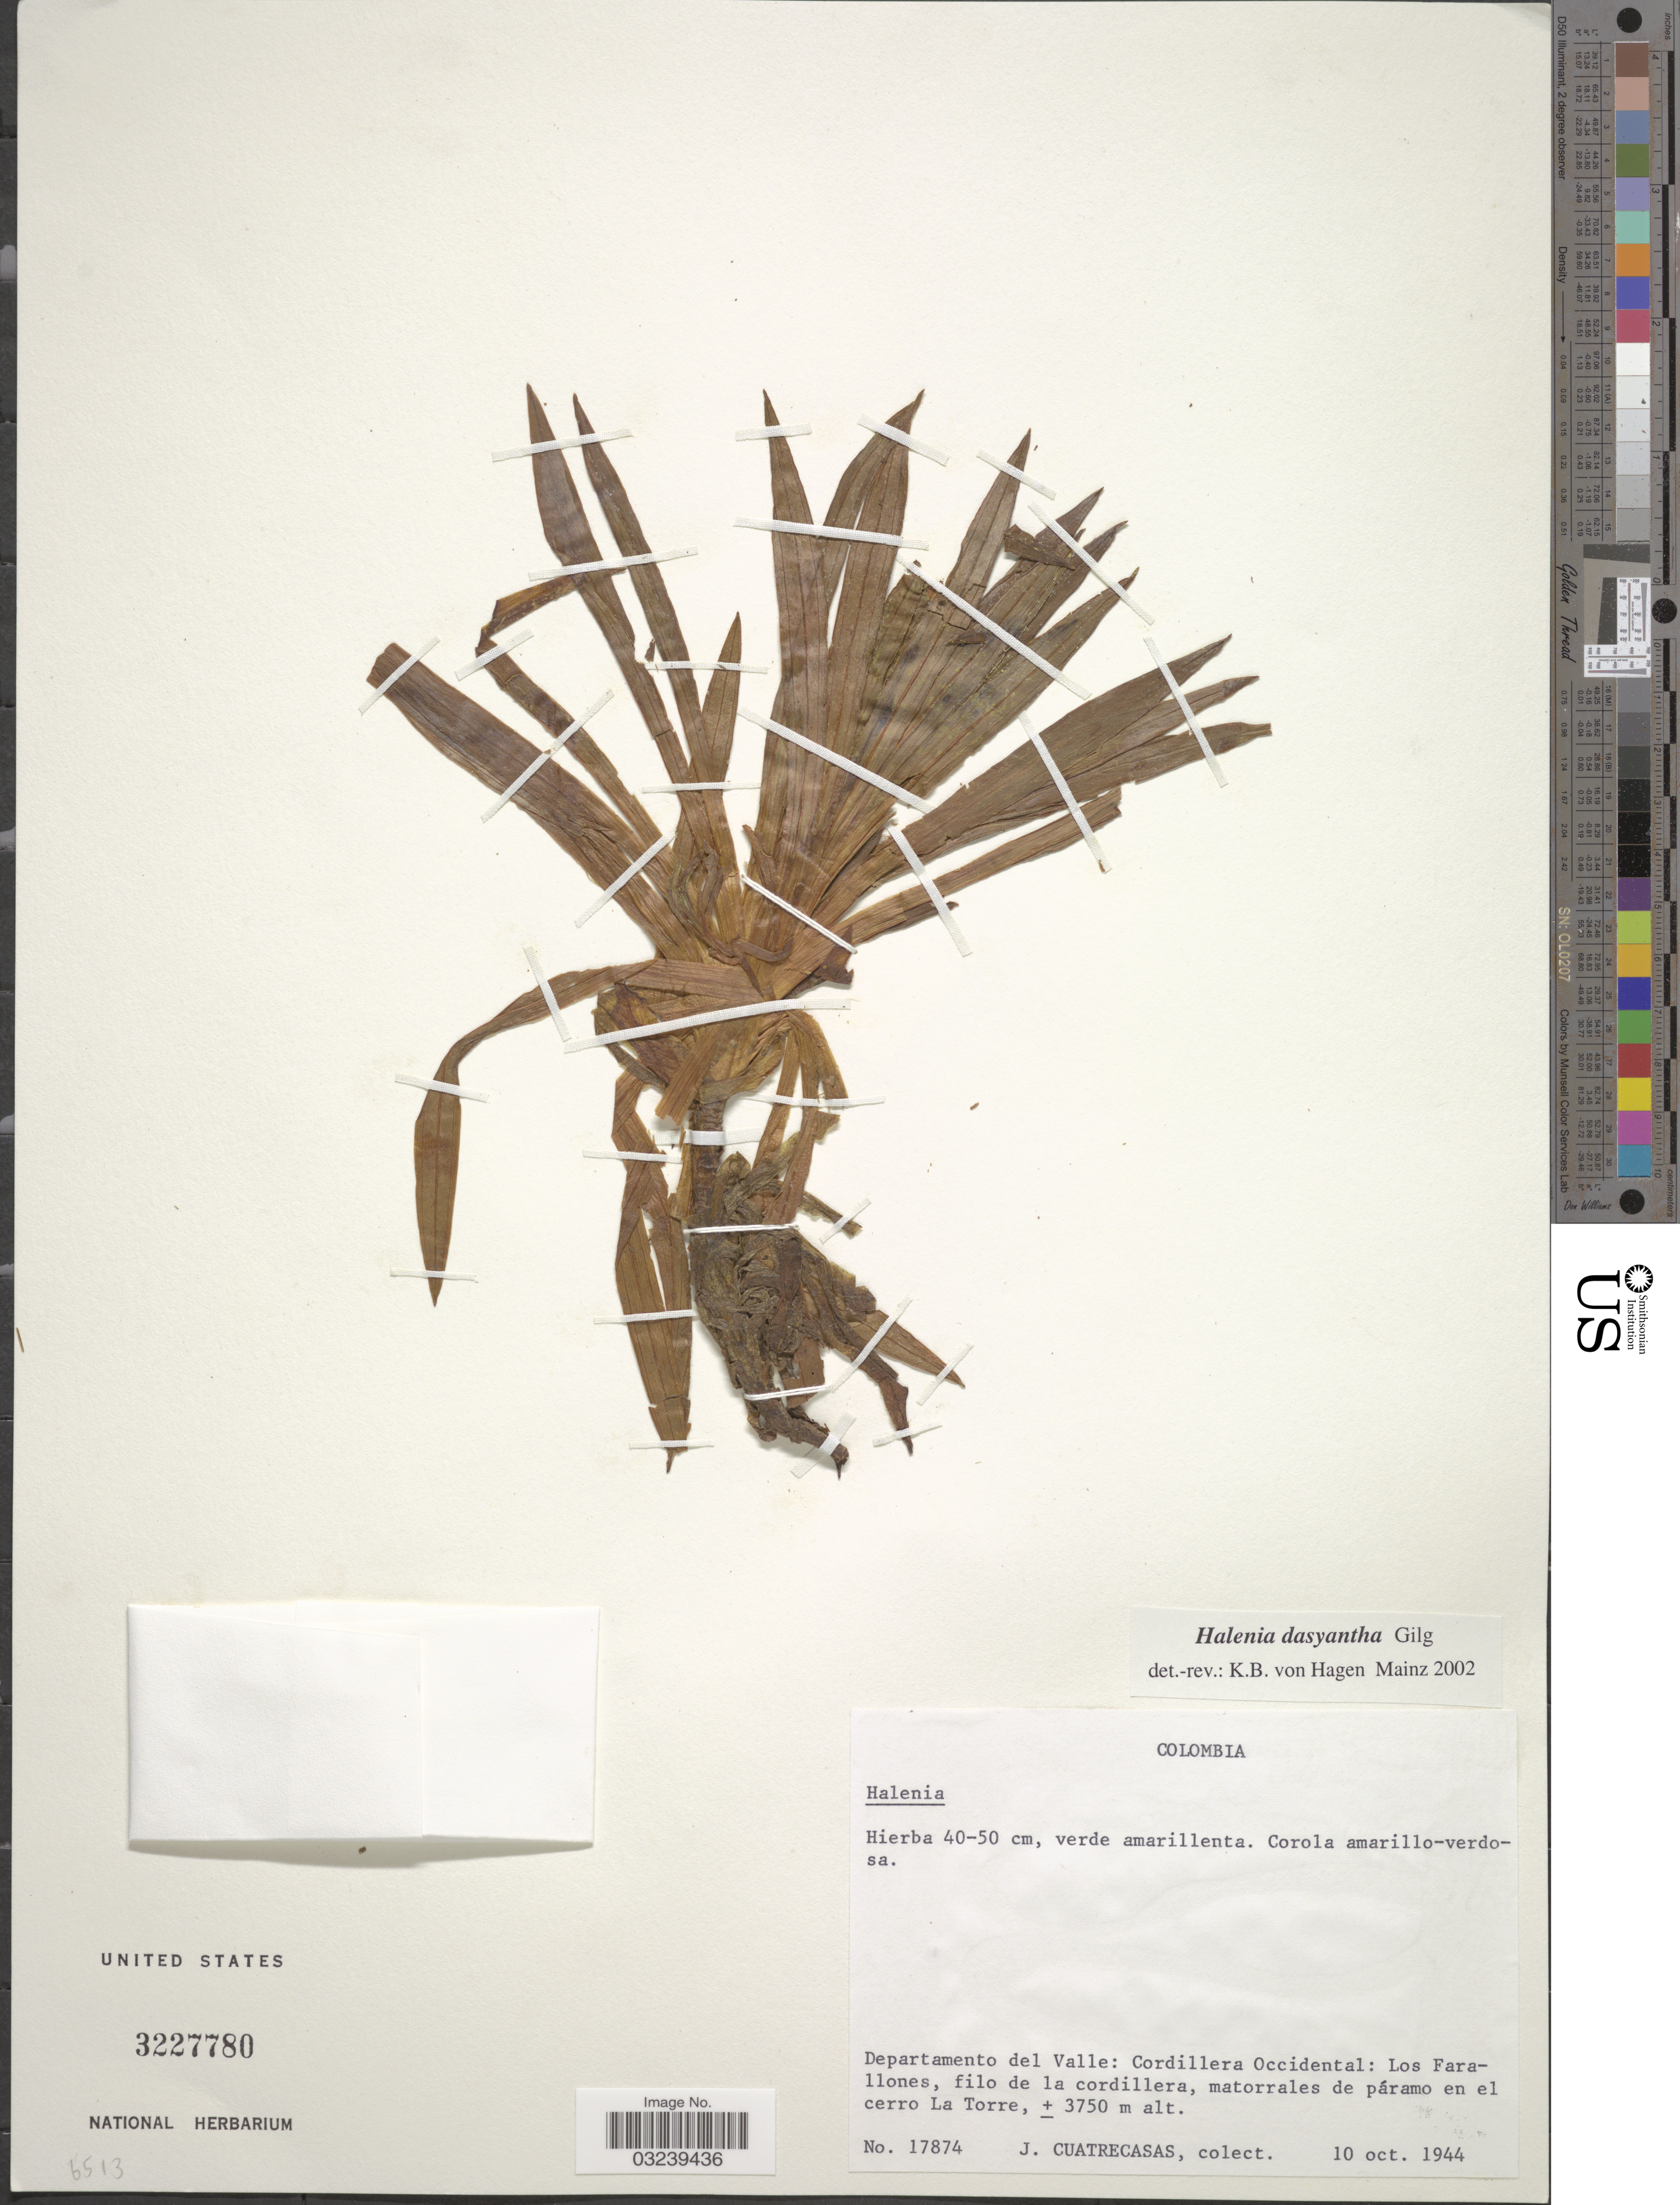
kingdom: Plantae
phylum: Tracheophyta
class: Magnoliopsida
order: Gentianales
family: Gentianaceae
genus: Halenia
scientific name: Halenia dasyantha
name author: Gilg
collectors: J. Cuatrecasas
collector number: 17874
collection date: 1944-10-10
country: Colombia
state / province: Valle del Cauca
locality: Departamento del Valle: Cordillera Occidental: Los Farallones, filo de la cordillera, matorrales de páramo en el cerro La Torre.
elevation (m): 3750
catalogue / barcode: US 3227780